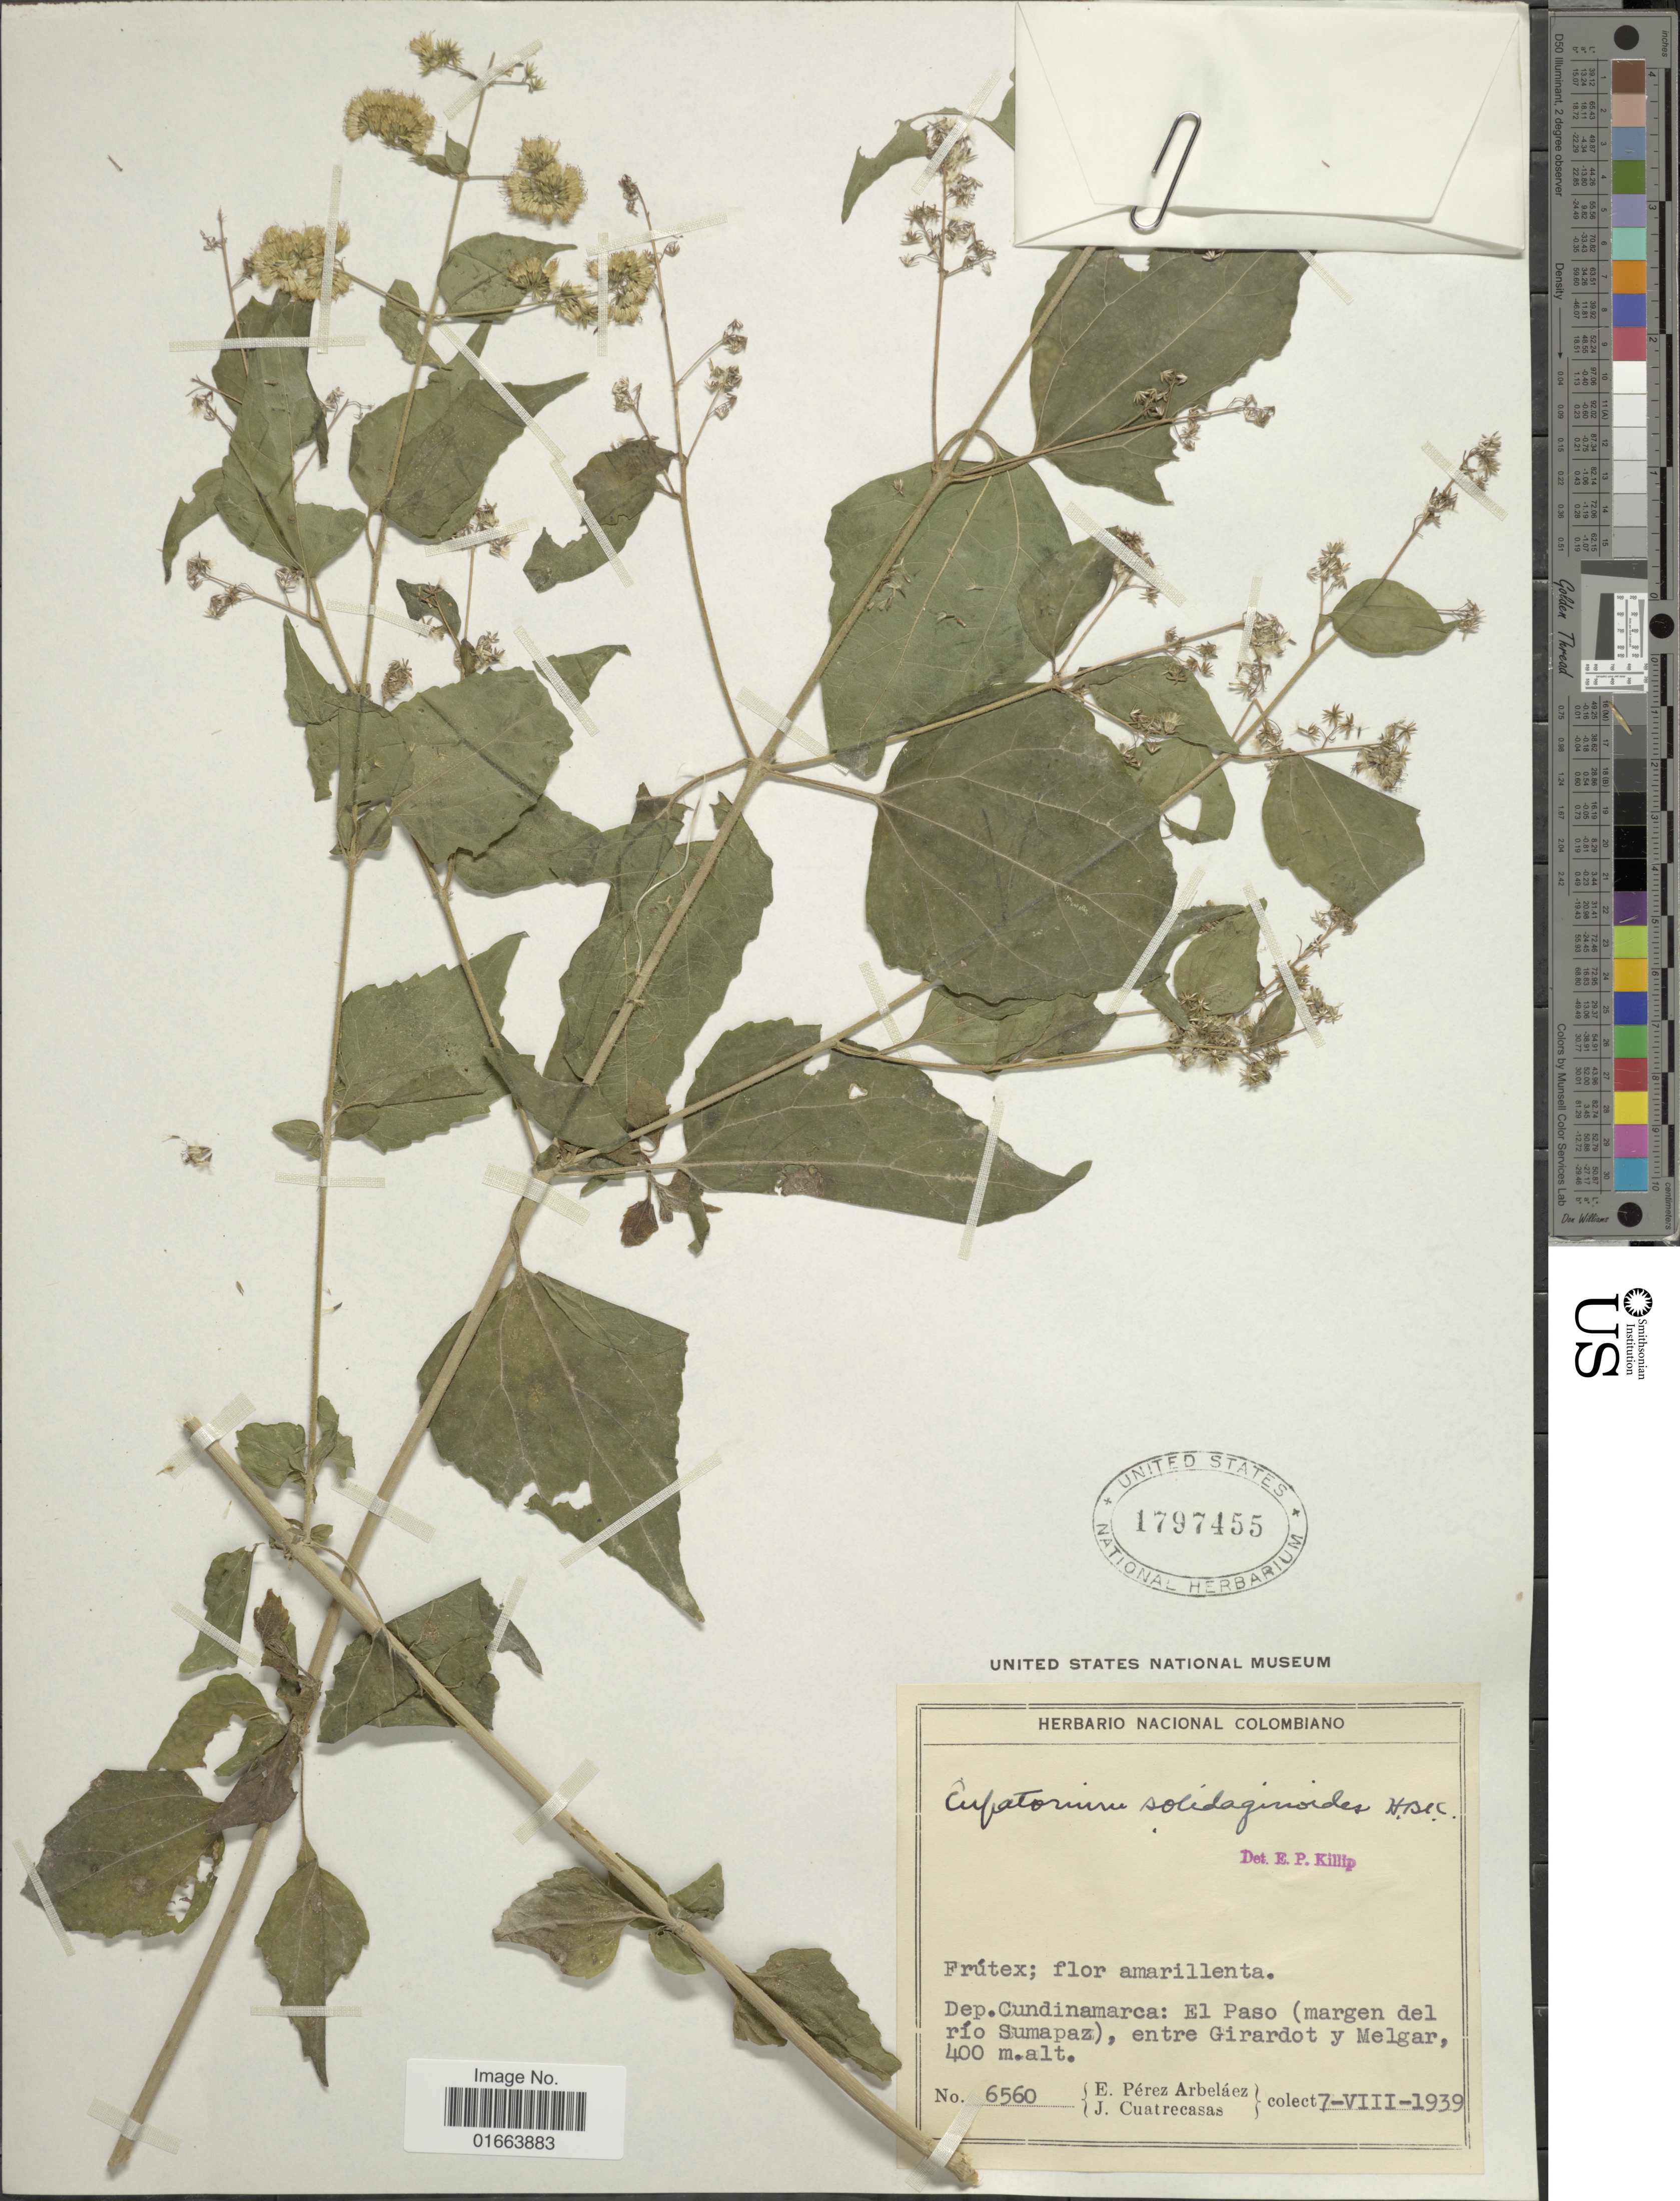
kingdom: Plantae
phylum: Tracheophyta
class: Magnoliopsida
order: Asterales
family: Asteraceae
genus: Koanophyllon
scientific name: Koanophyllon solidaginoides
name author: (Kunth) R.M. King & H. Rob.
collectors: E. Pérez Arbeláez & J. Cuatrecasas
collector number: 6560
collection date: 1939-08-07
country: Colombia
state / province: Cundinamarca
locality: El Paso (margen del río Sumapaz), entre Girardot y Melgar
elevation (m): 400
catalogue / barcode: US 1797455